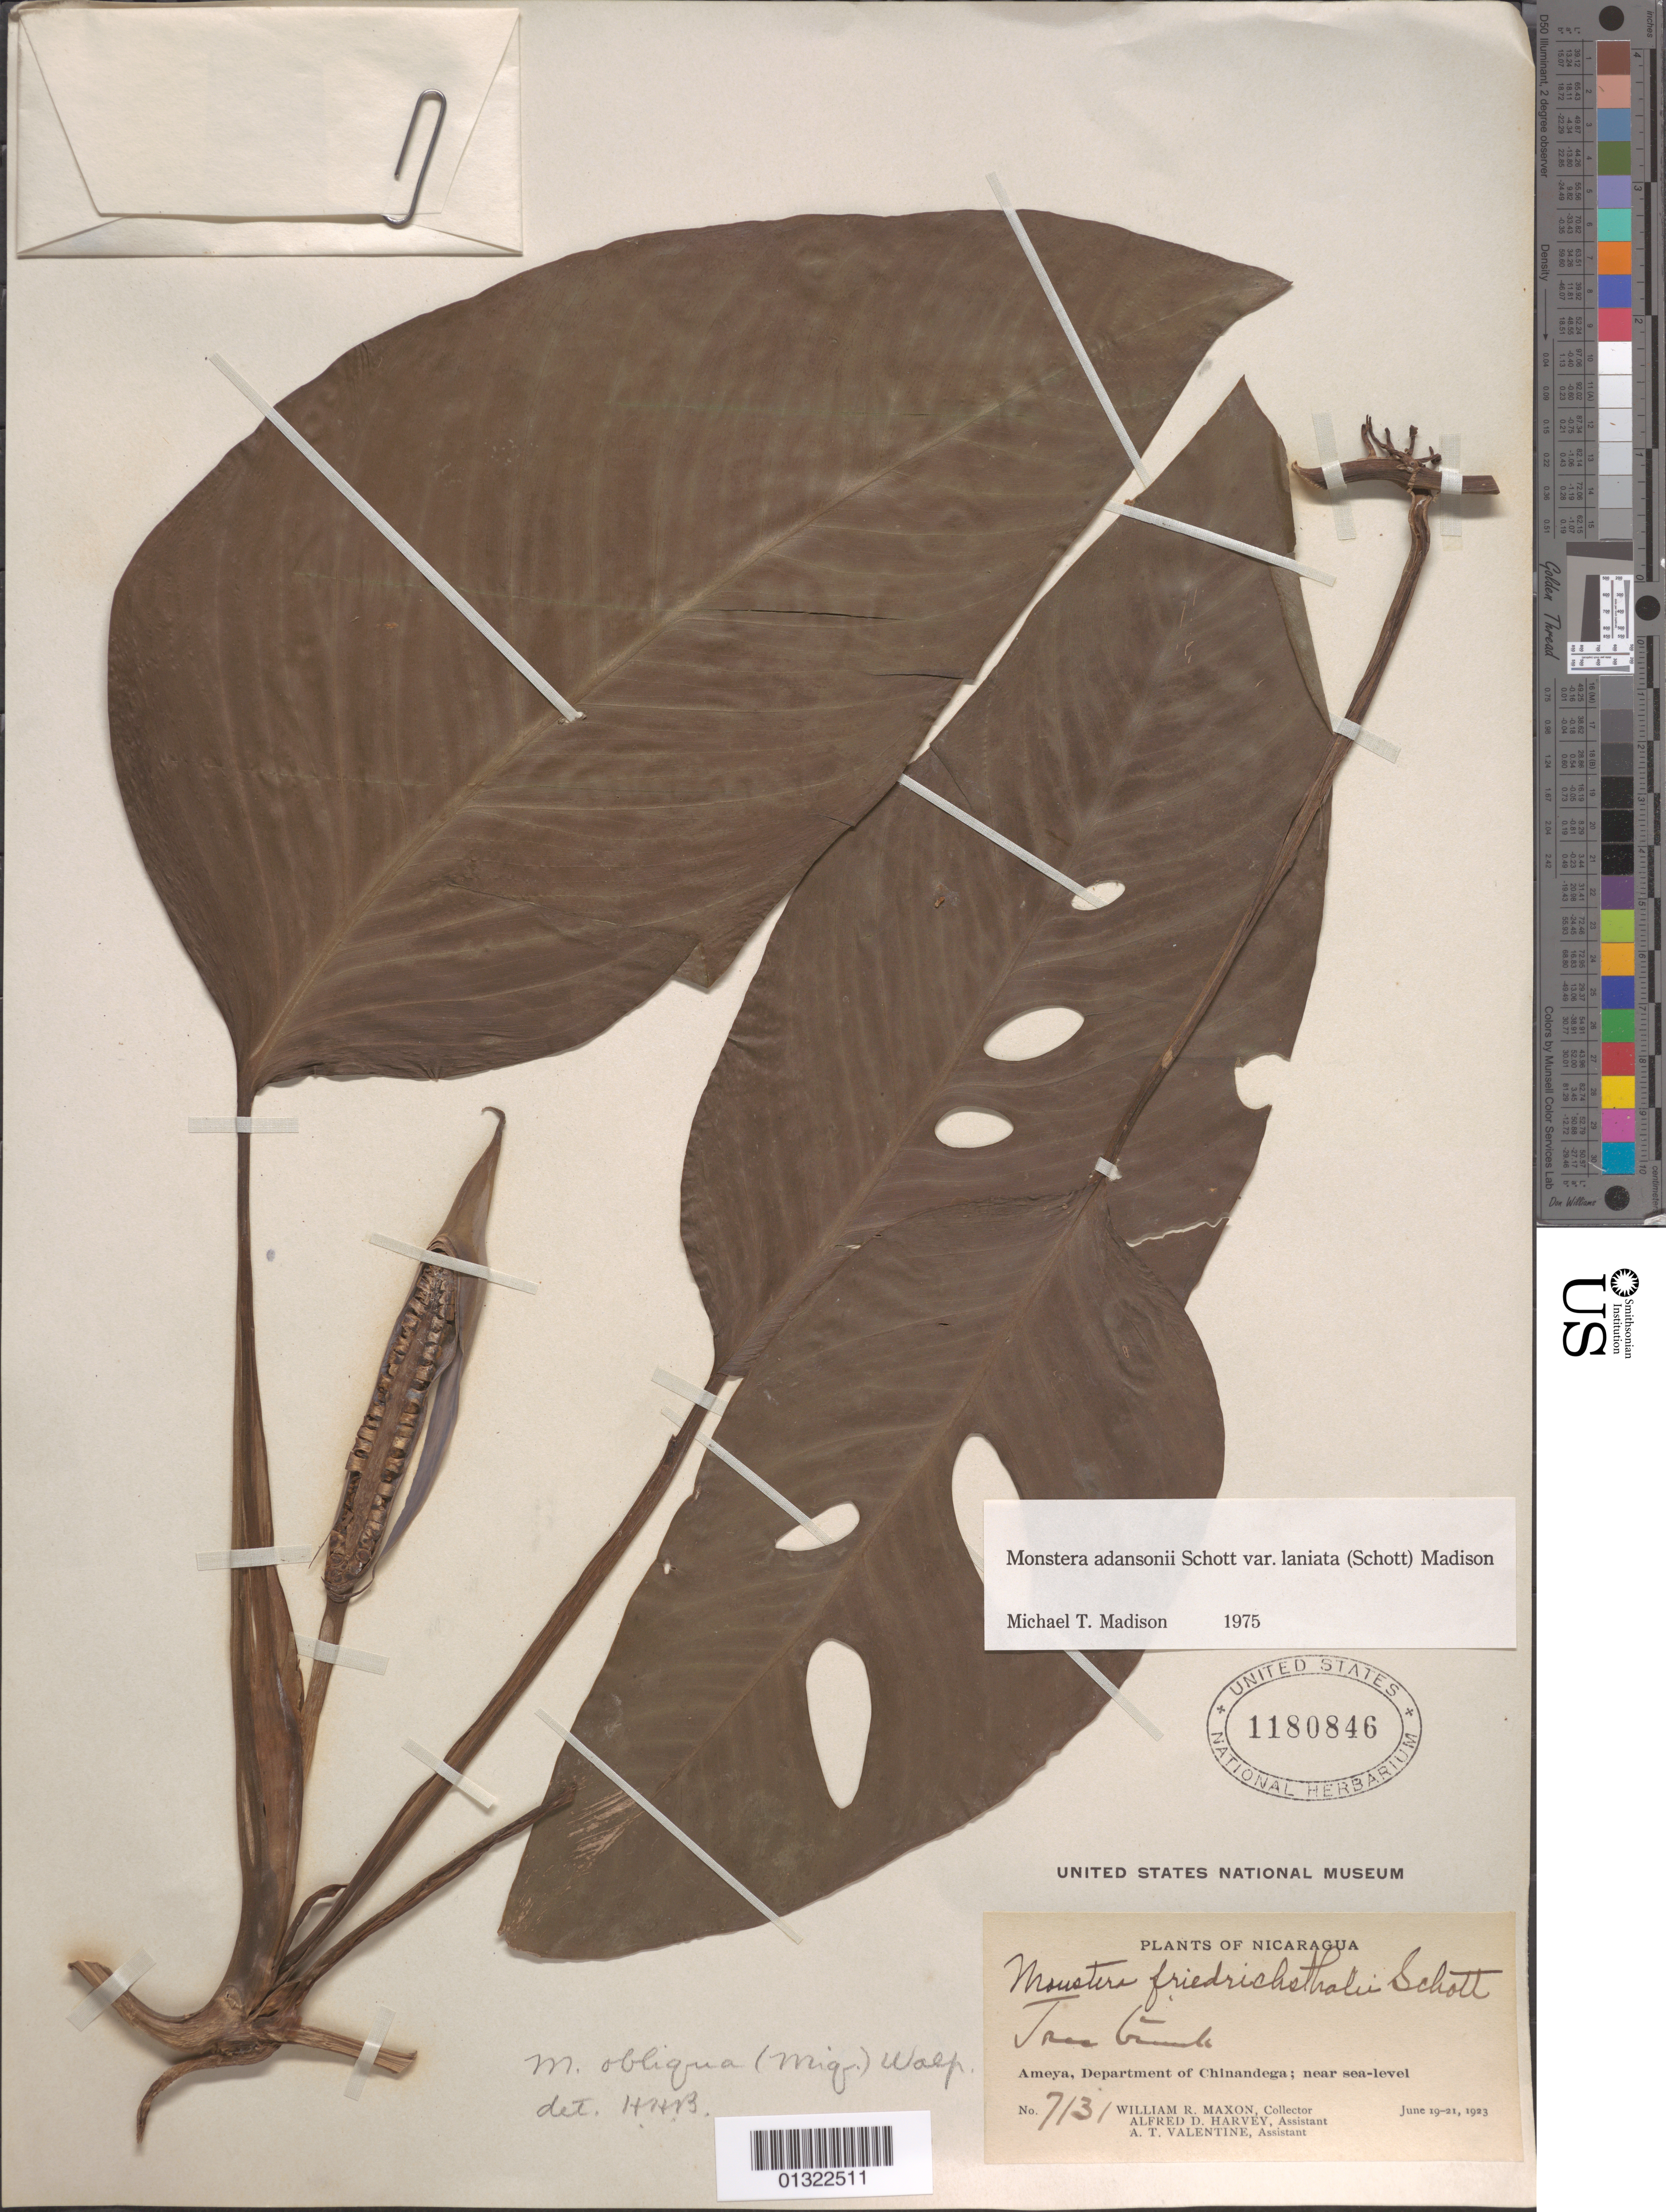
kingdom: Plantae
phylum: Tracheophyta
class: Liliopsida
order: Alismatales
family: Araceae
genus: Monstera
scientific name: Monstera adansonii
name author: Schott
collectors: W. R. Maxon, A. D. Harvey & A. Valentine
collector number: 7131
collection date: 1923-06-19/1923-06-21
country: Nicaragua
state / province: Chinandega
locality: Ameya, Department of Chinandega.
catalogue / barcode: US 1180846